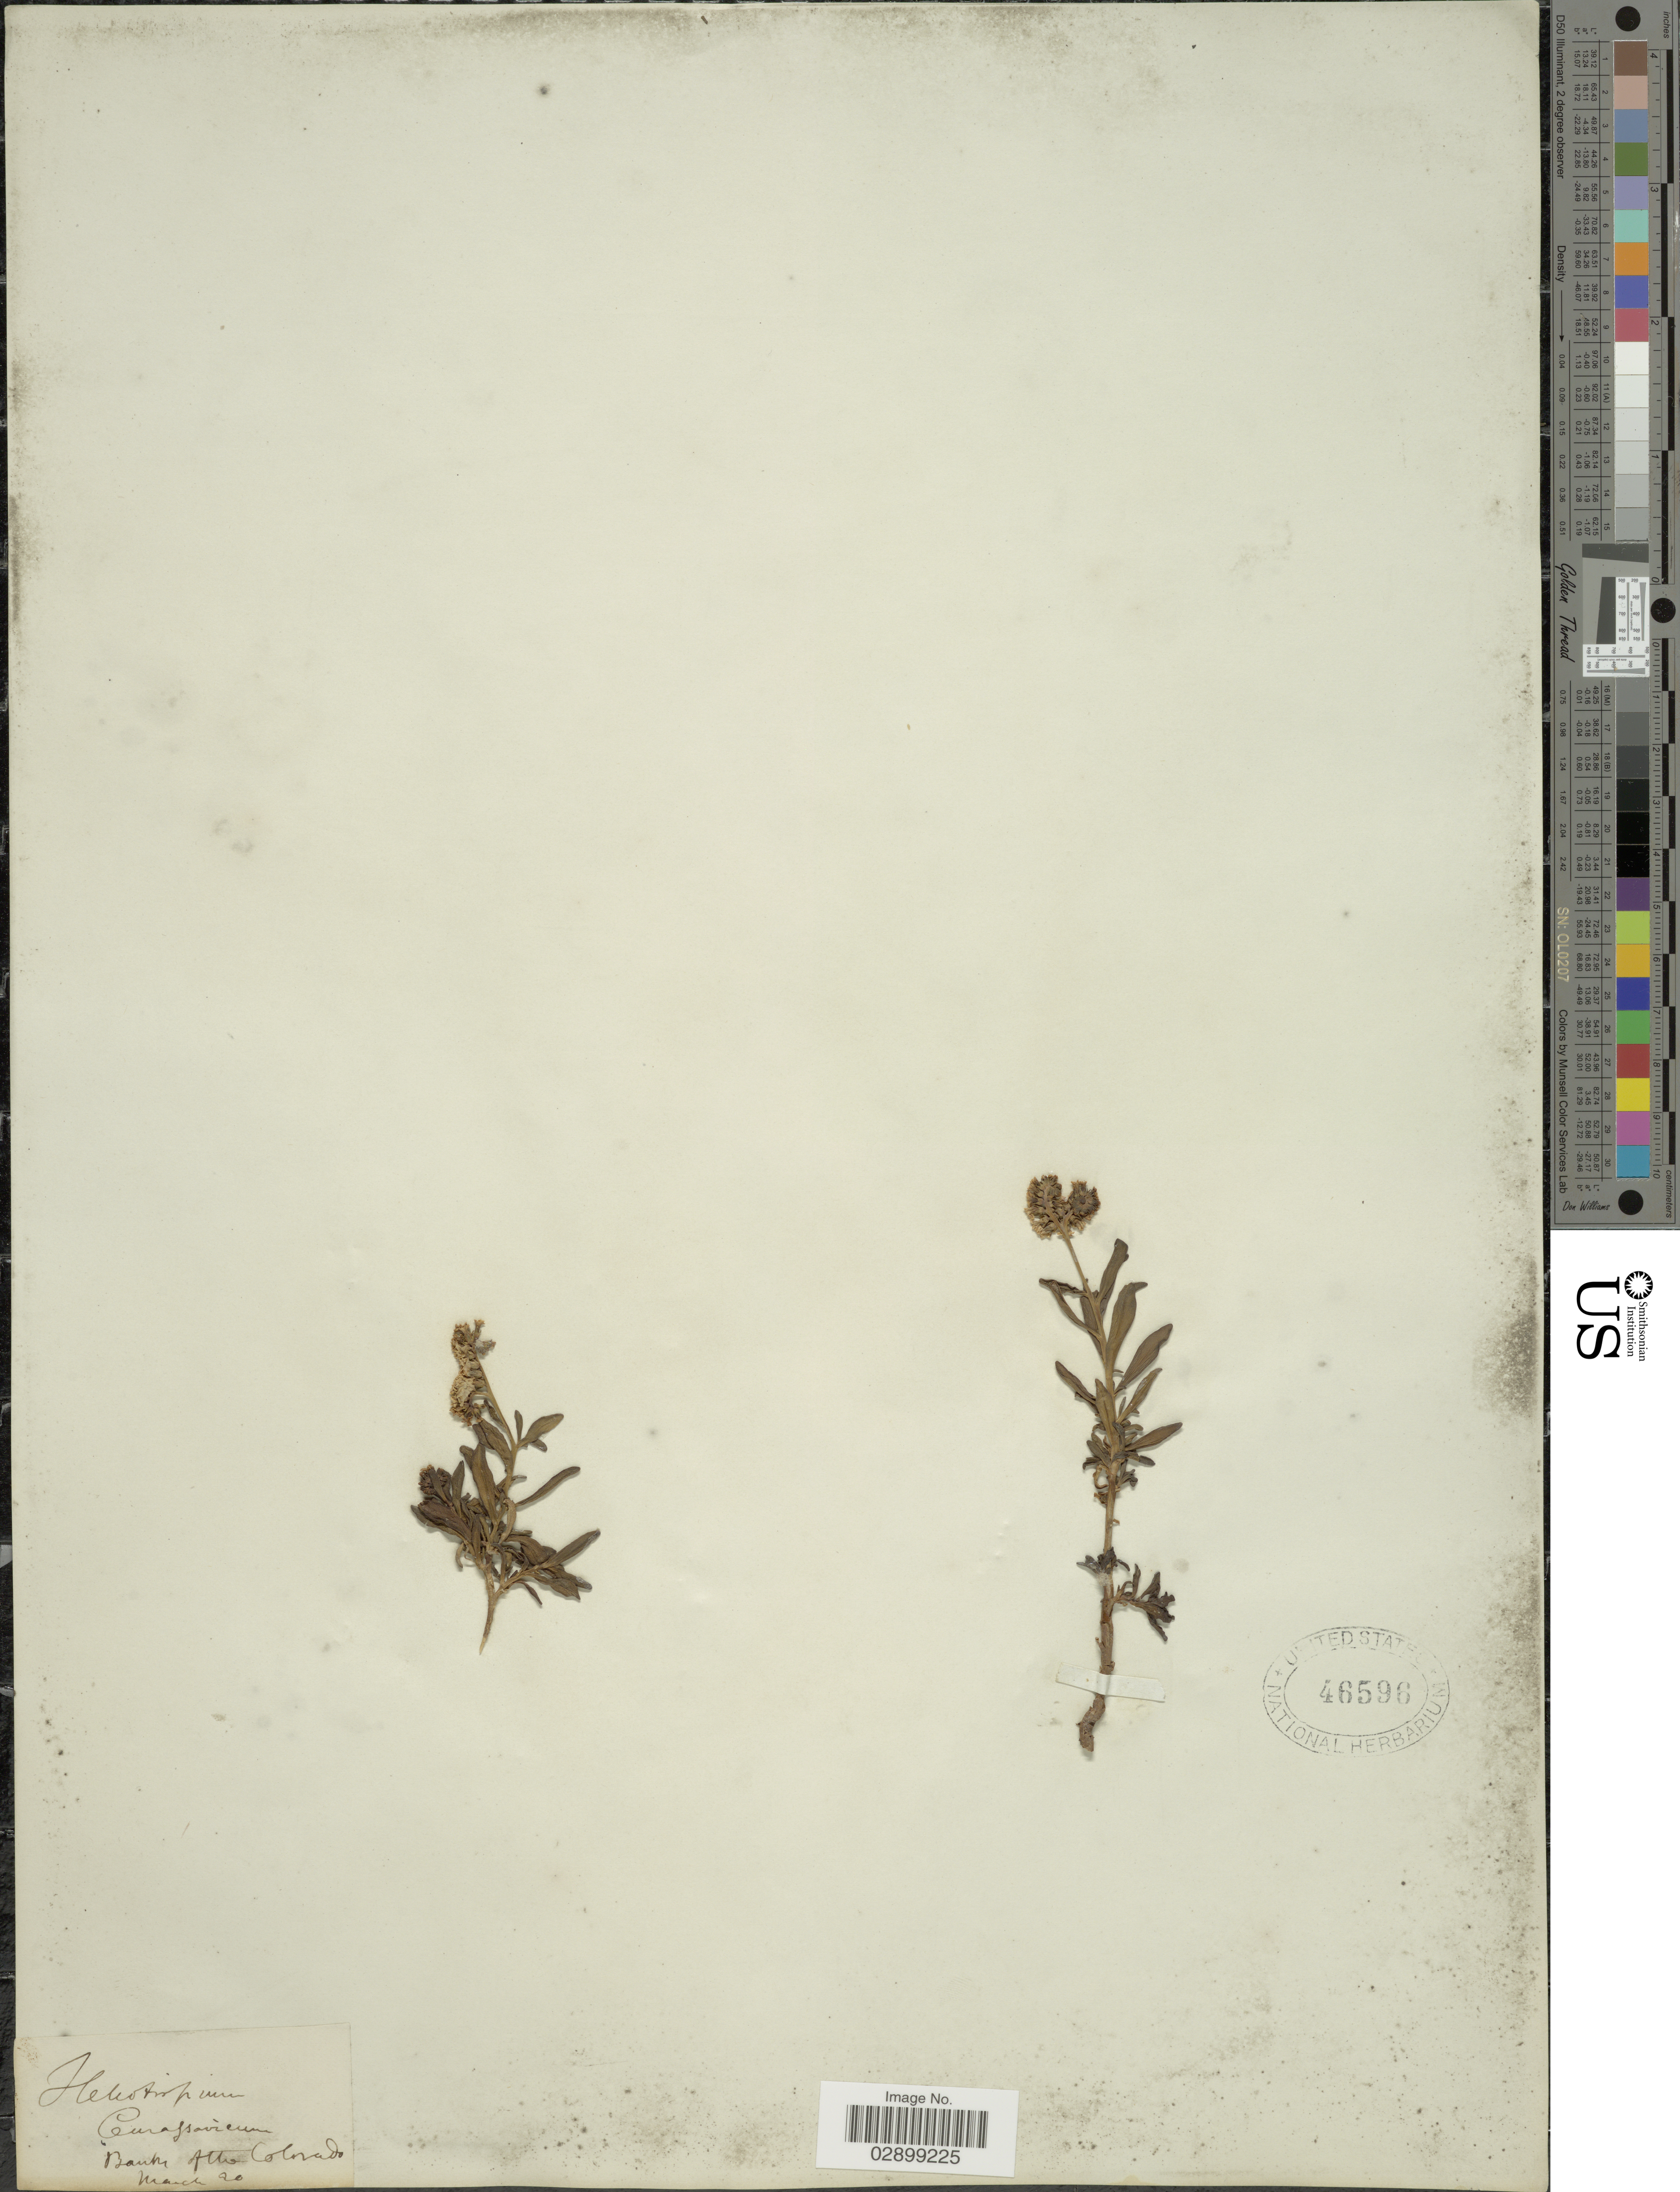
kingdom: Plantae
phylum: Tracheophyta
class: Magnoliopsida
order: Boraginales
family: Heliotropiaceae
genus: Heliotropium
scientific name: Heliotropium sp.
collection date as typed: Transcribed d/m/y: /3/20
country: United States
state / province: Colorado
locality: Banks Alto Colorado.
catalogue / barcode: US 46596